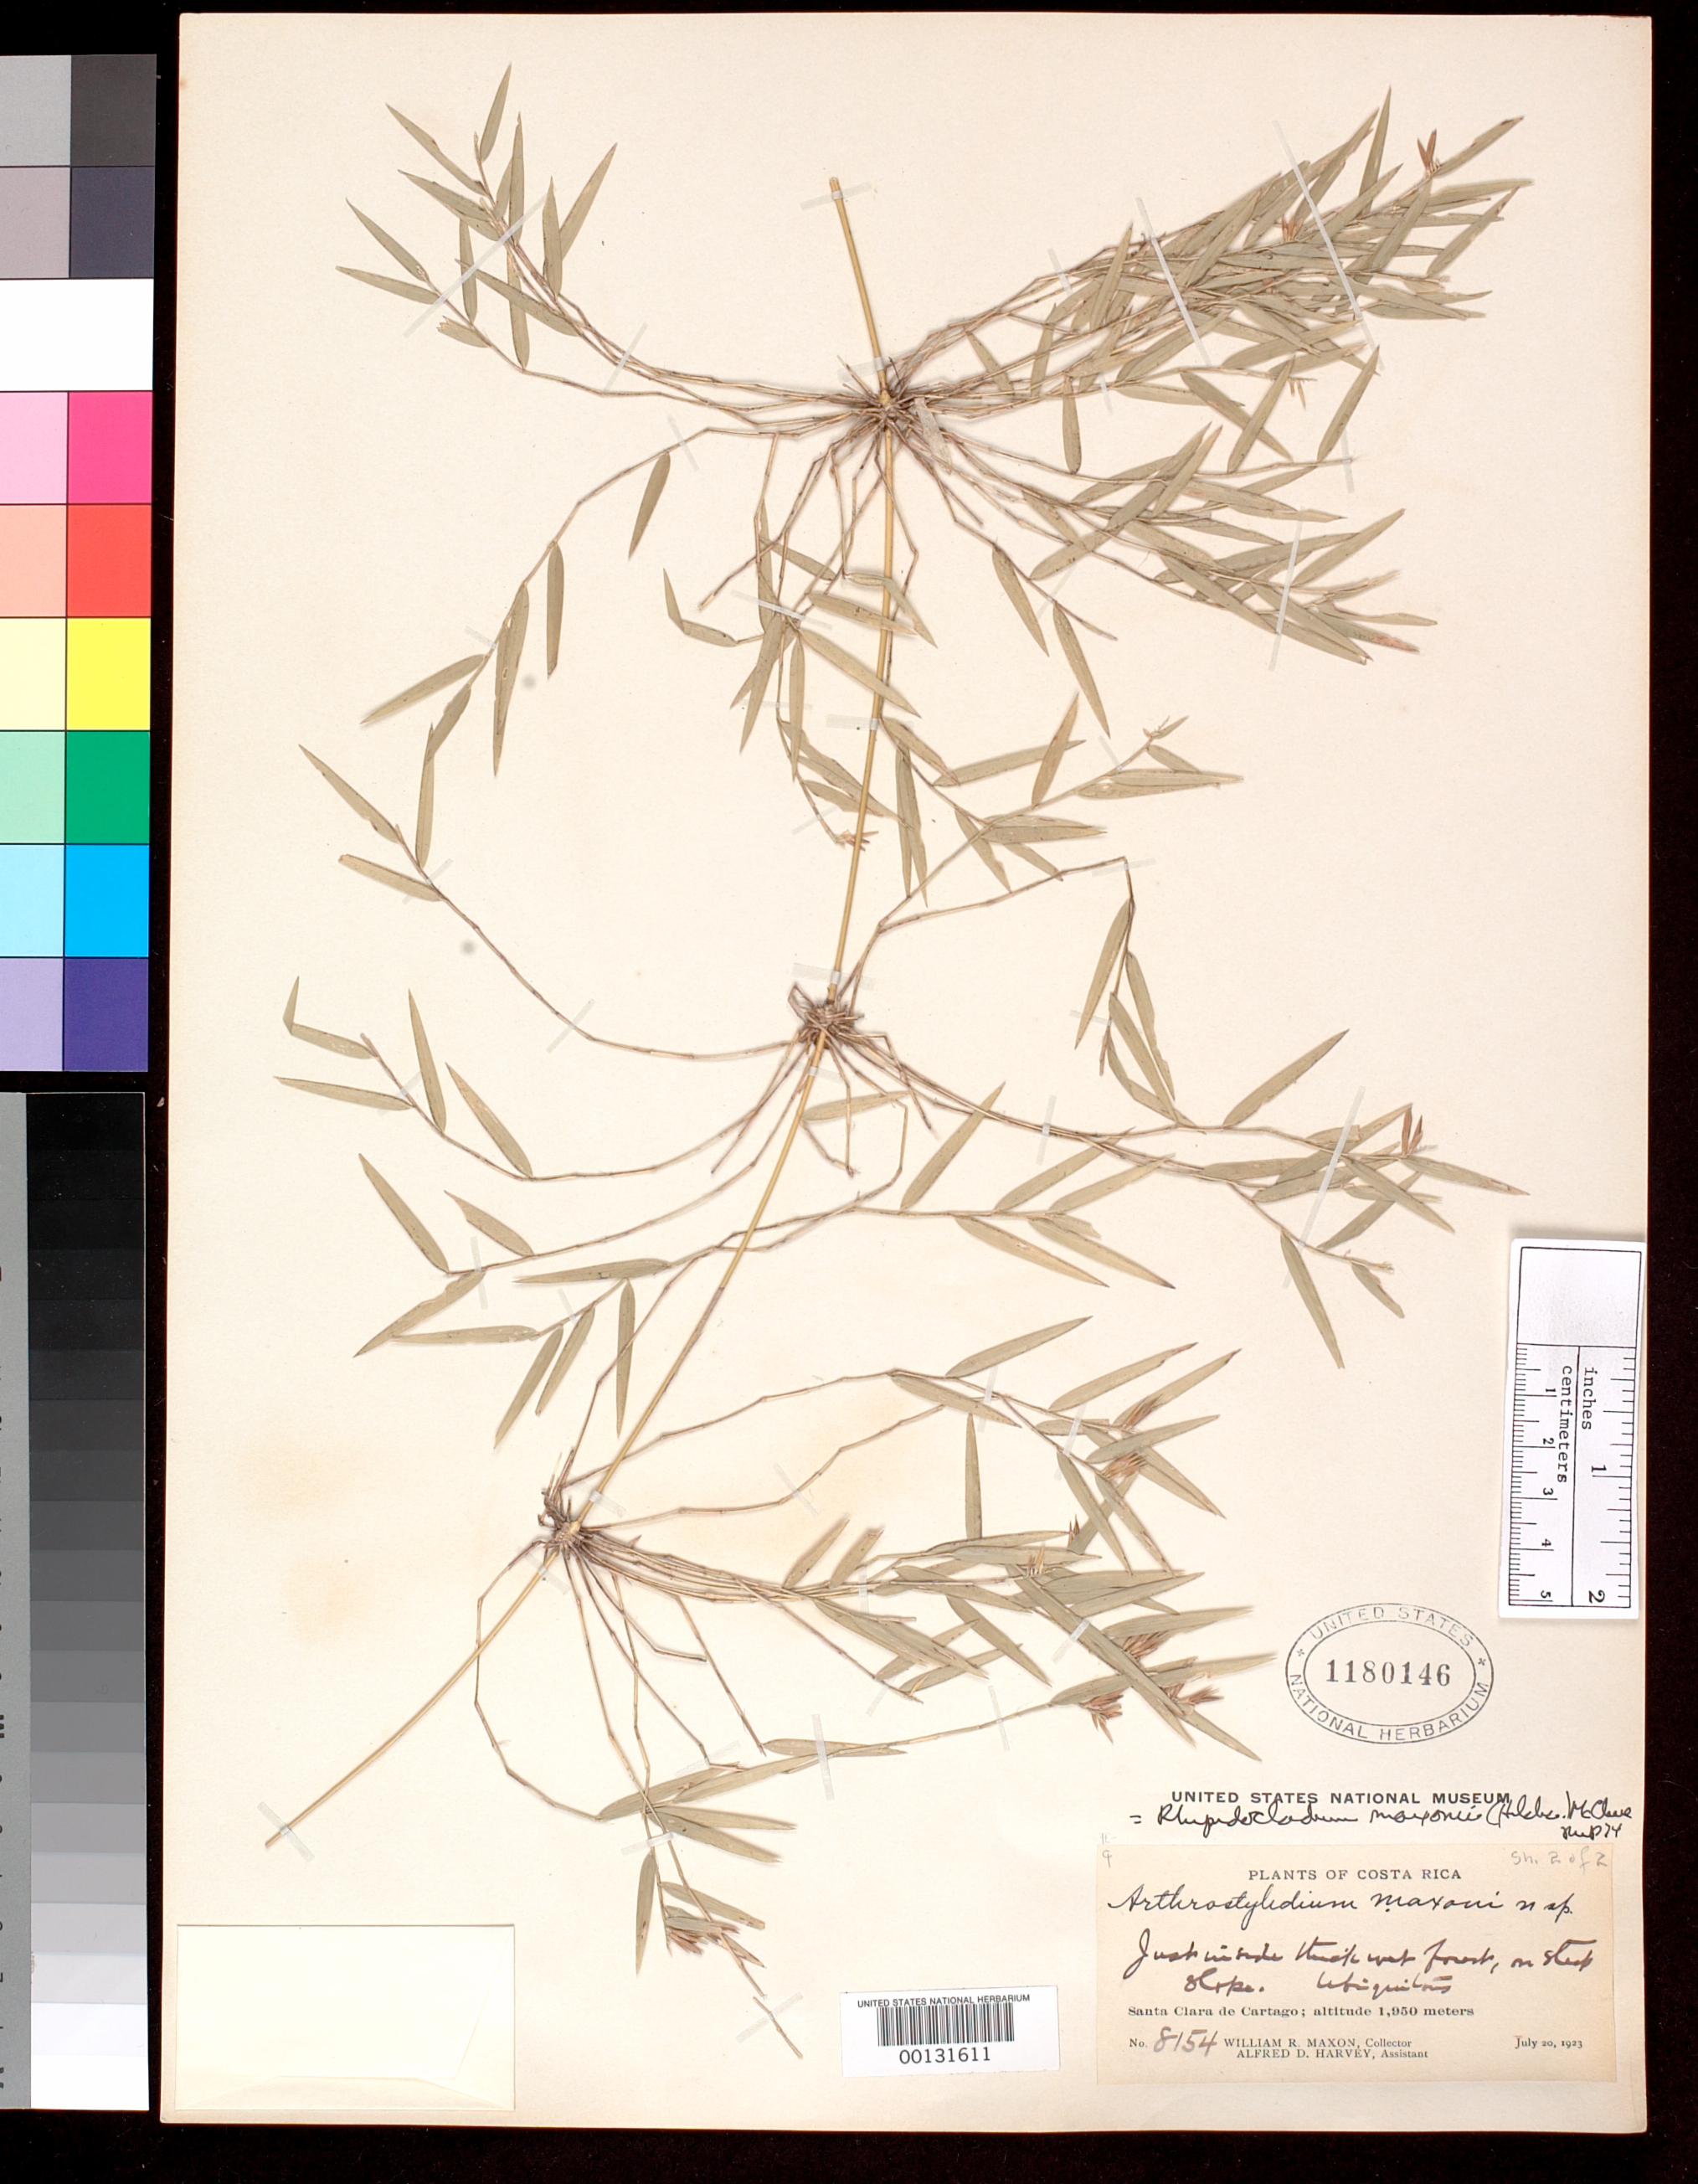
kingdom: Plantae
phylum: Tracheophyta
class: Liliopsida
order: Poales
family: Poaceae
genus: Arthrostylidium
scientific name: Arthrostylidium maxonii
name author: Hitchc.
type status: Isotype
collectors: W. R. Maxon & A. D. Harvey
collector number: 8154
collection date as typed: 20 Jul 1923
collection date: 1923-07-20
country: Costa Rica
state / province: Cartago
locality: Santa Clara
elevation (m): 1950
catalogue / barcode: US 1180146